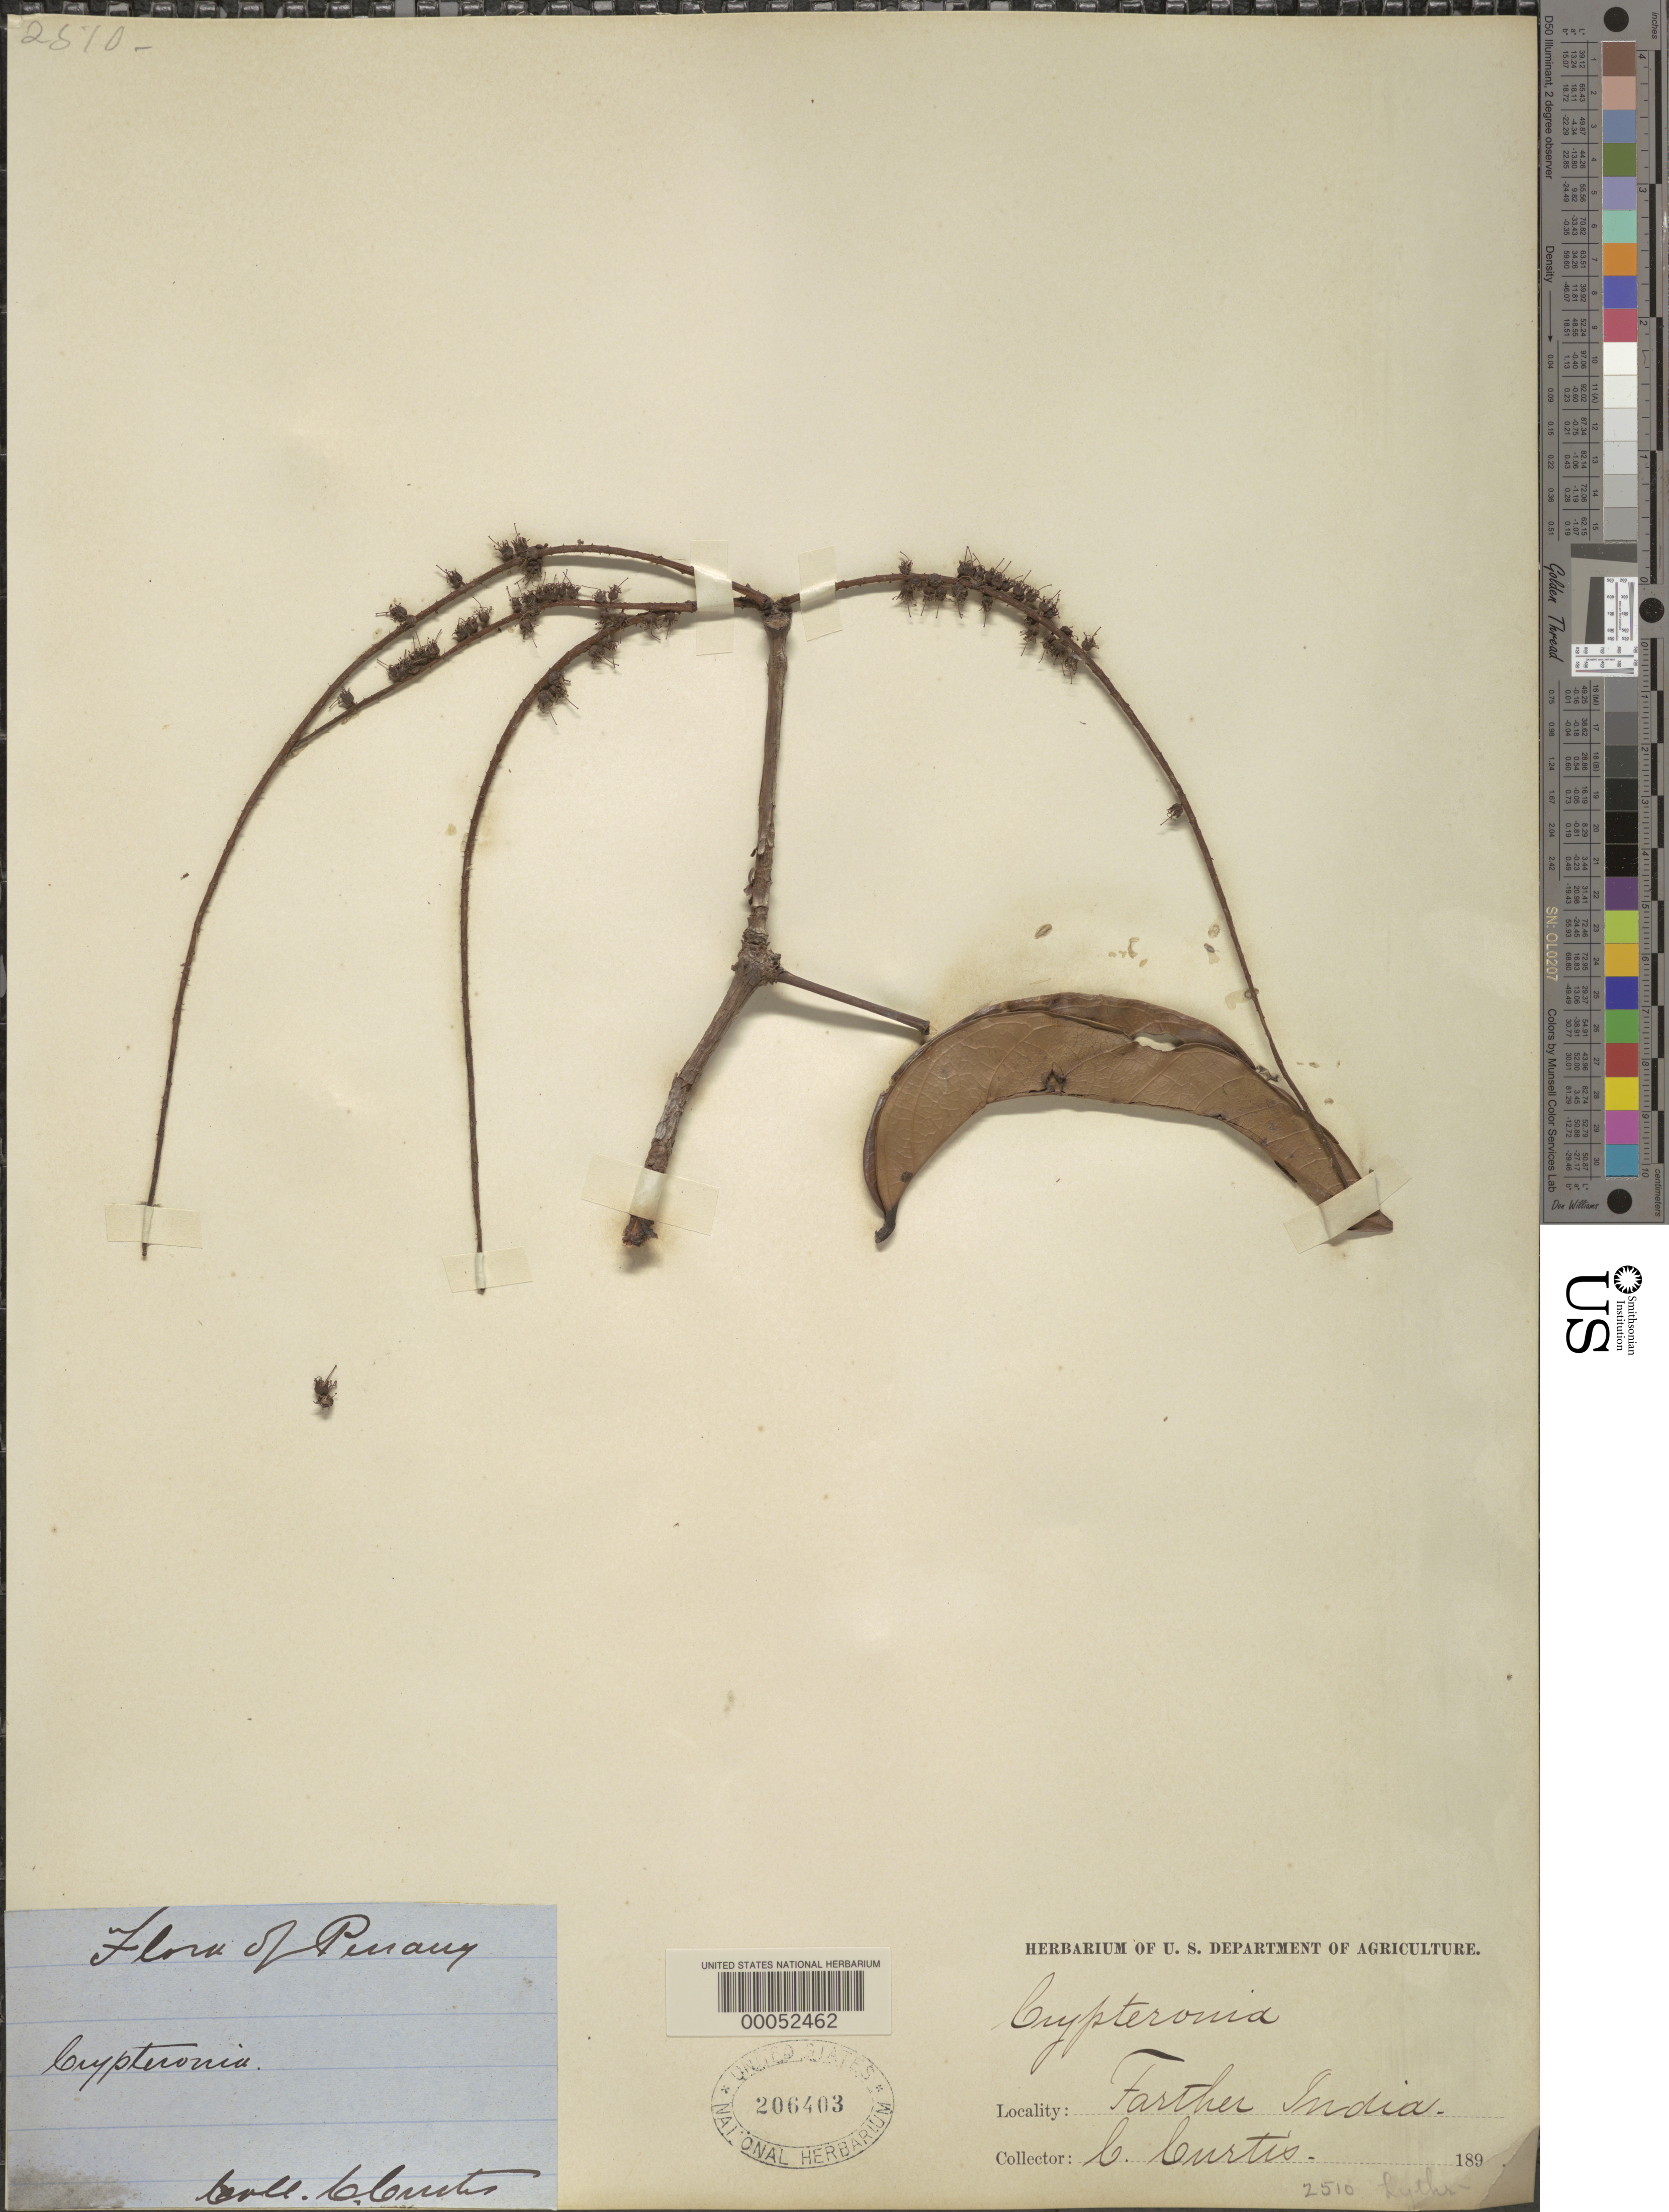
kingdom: Plantae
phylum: Tracheophyta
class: Magnoliopsida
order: Myrtales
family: Crypteroniaceae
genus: Crypteronia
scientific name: Crypteronia sp.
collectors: C. Curtis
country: Malaysia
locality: Penang. Farther India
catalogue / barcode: US 206403